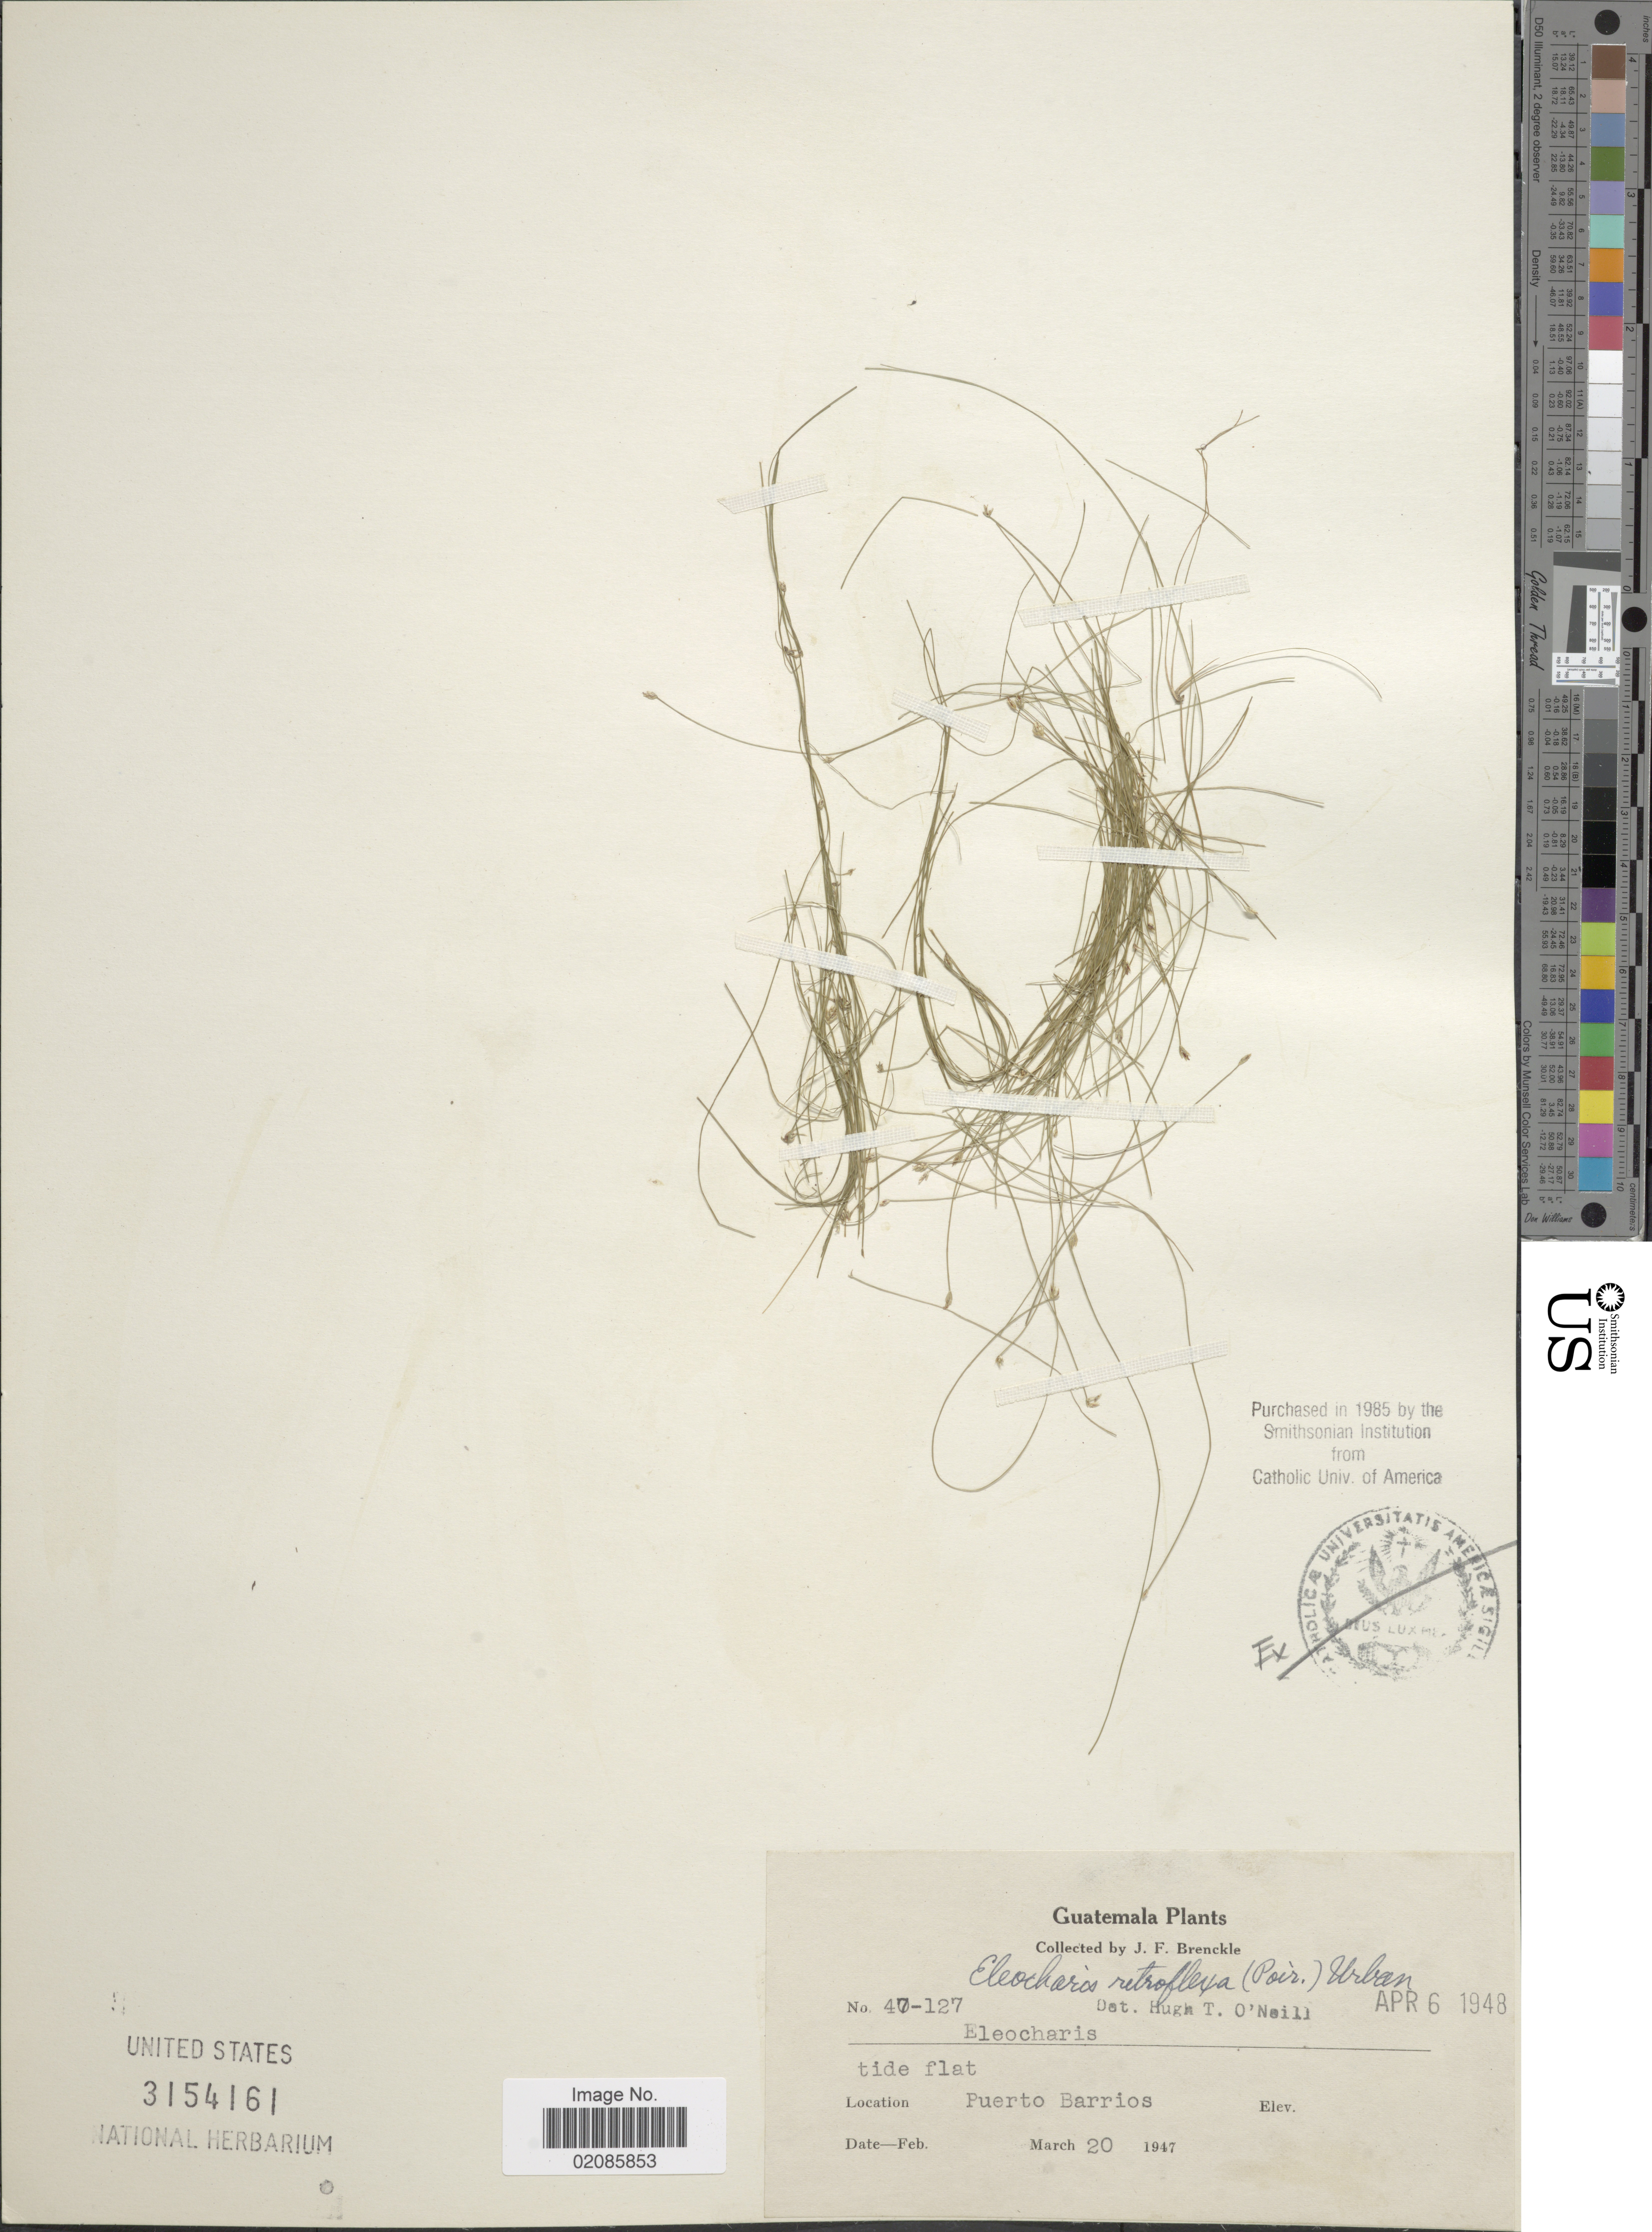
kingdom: Plantae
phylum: Tracheophyta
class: Liliopsida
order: Poales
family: Cyperaceae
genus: Eleocharis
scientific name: Eleocharis retroflexa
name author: (Poir.) Urb.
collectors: J. Brenckle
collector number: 47-127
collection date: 1947-03-20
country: Guatemala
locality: Puerto Barrios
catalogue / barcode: US 3154161